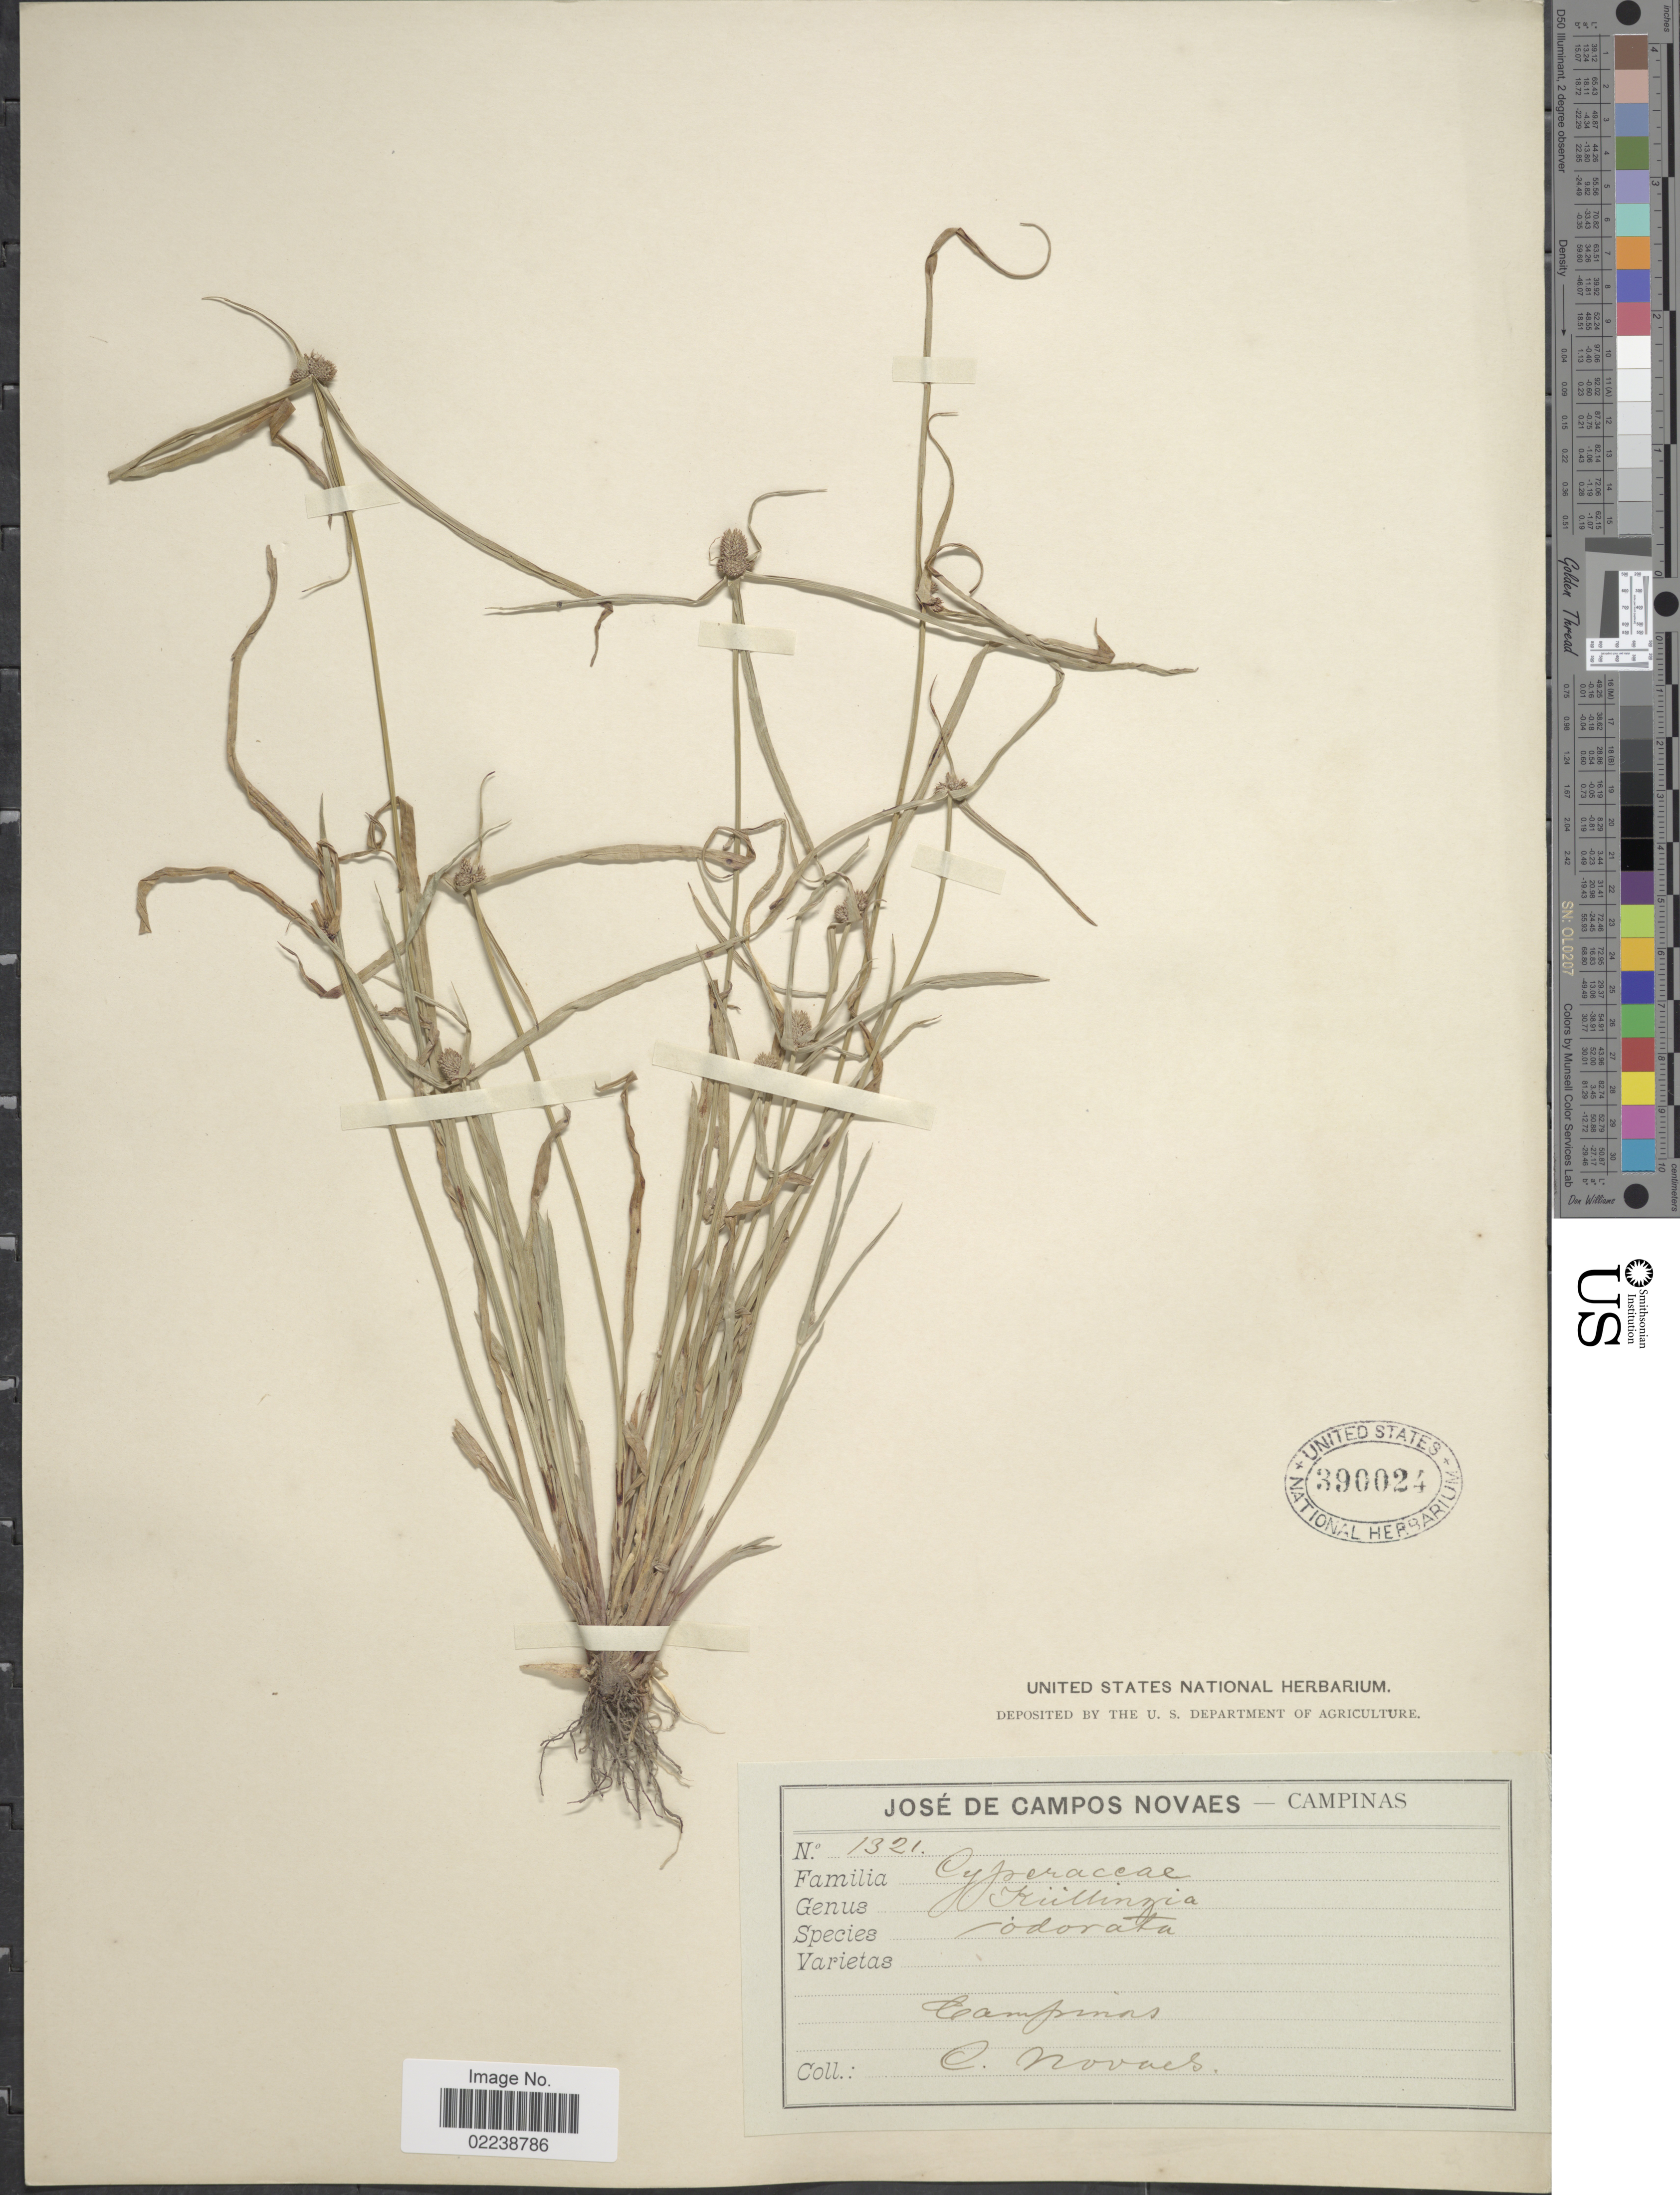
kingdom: Plantae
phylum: Tracheophyta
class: Liliopsida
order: Poales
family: Cyperaceae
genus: Cyperus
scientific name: Cyperus hortensis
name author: (Salzm. ex Steud.) Dorr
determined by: Strong, Mark T., (BOT), Smithsonian Institution - National Museum of Natural History (UNITED STATES)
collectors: C. Novaes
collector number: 1321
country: Brazil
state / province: São Paulo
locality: Campinas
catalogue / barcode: US 390024